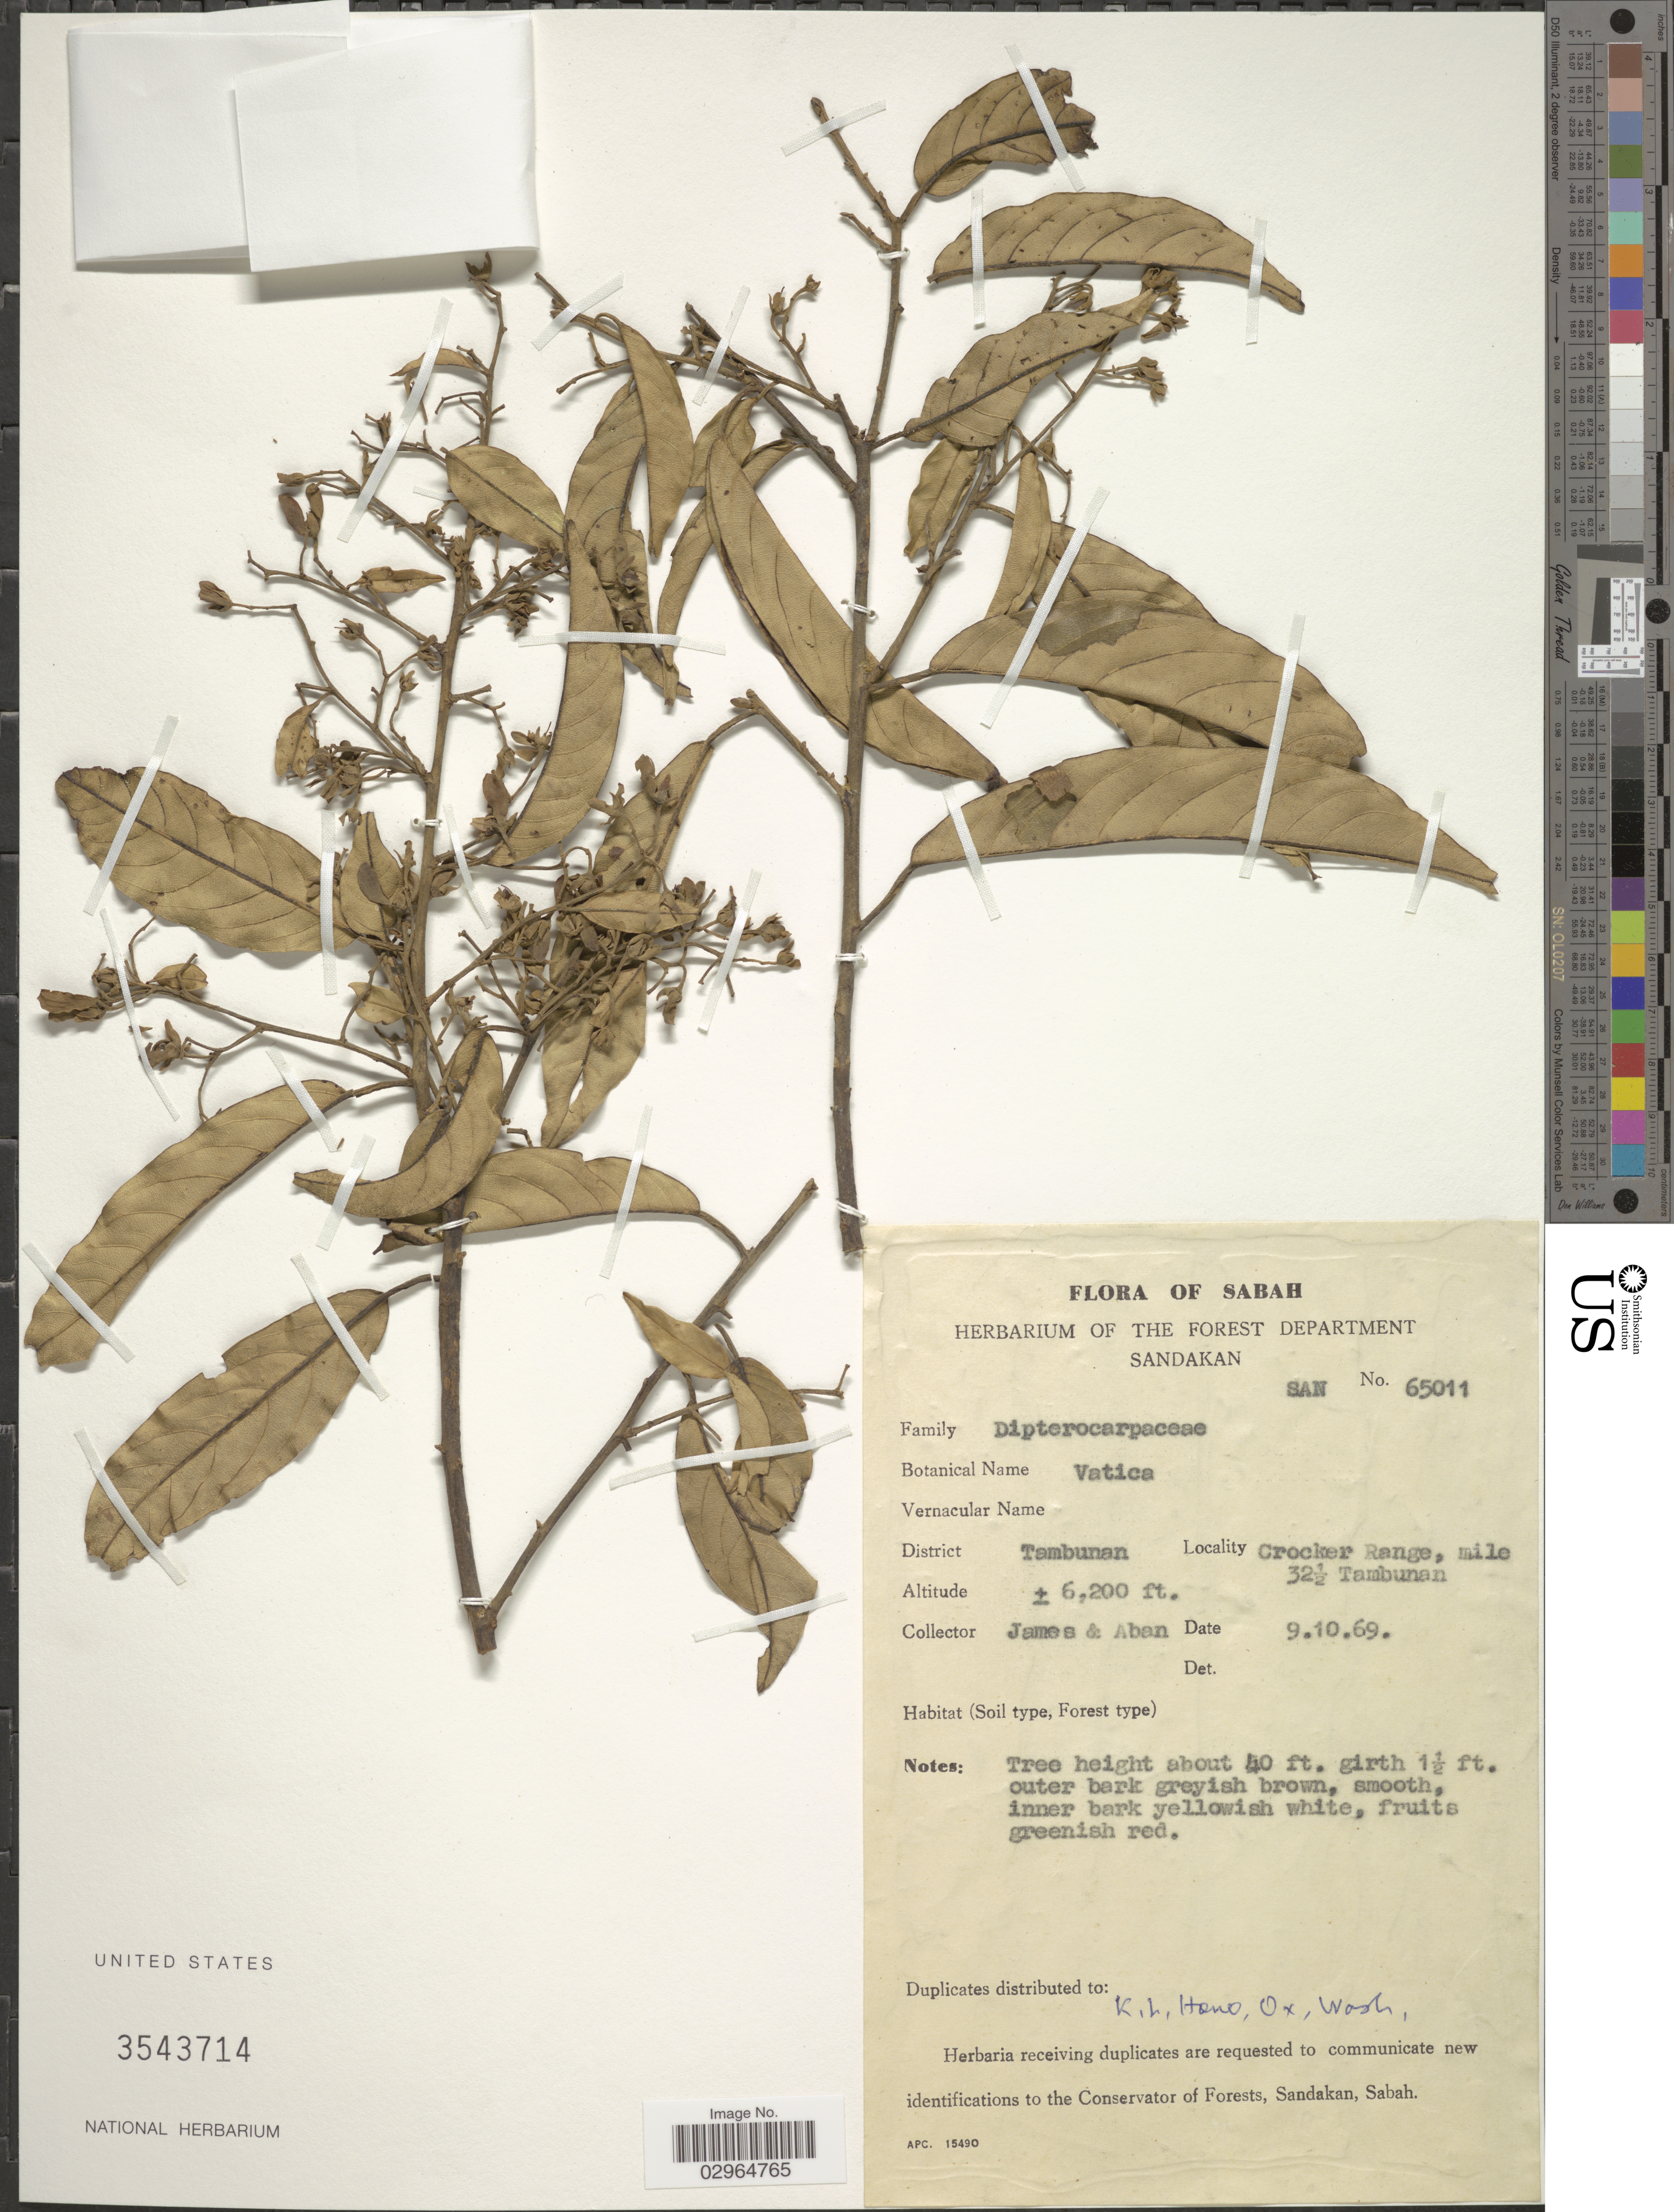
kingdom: Plantae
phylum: Tracheophyta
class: Magnoliopsida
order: Malvales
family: Dipterocarpaceae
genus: Vatica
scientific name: Vatica sp.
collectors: James, -- & -- Aban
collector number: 65011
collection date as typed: Transcribed d/m/y: 9/10/69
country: Malaysia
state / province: Sabah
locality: District Tambunan. Crocker Range, mile 32½ Tambunan.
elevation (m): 1890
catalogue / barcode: US 3543714